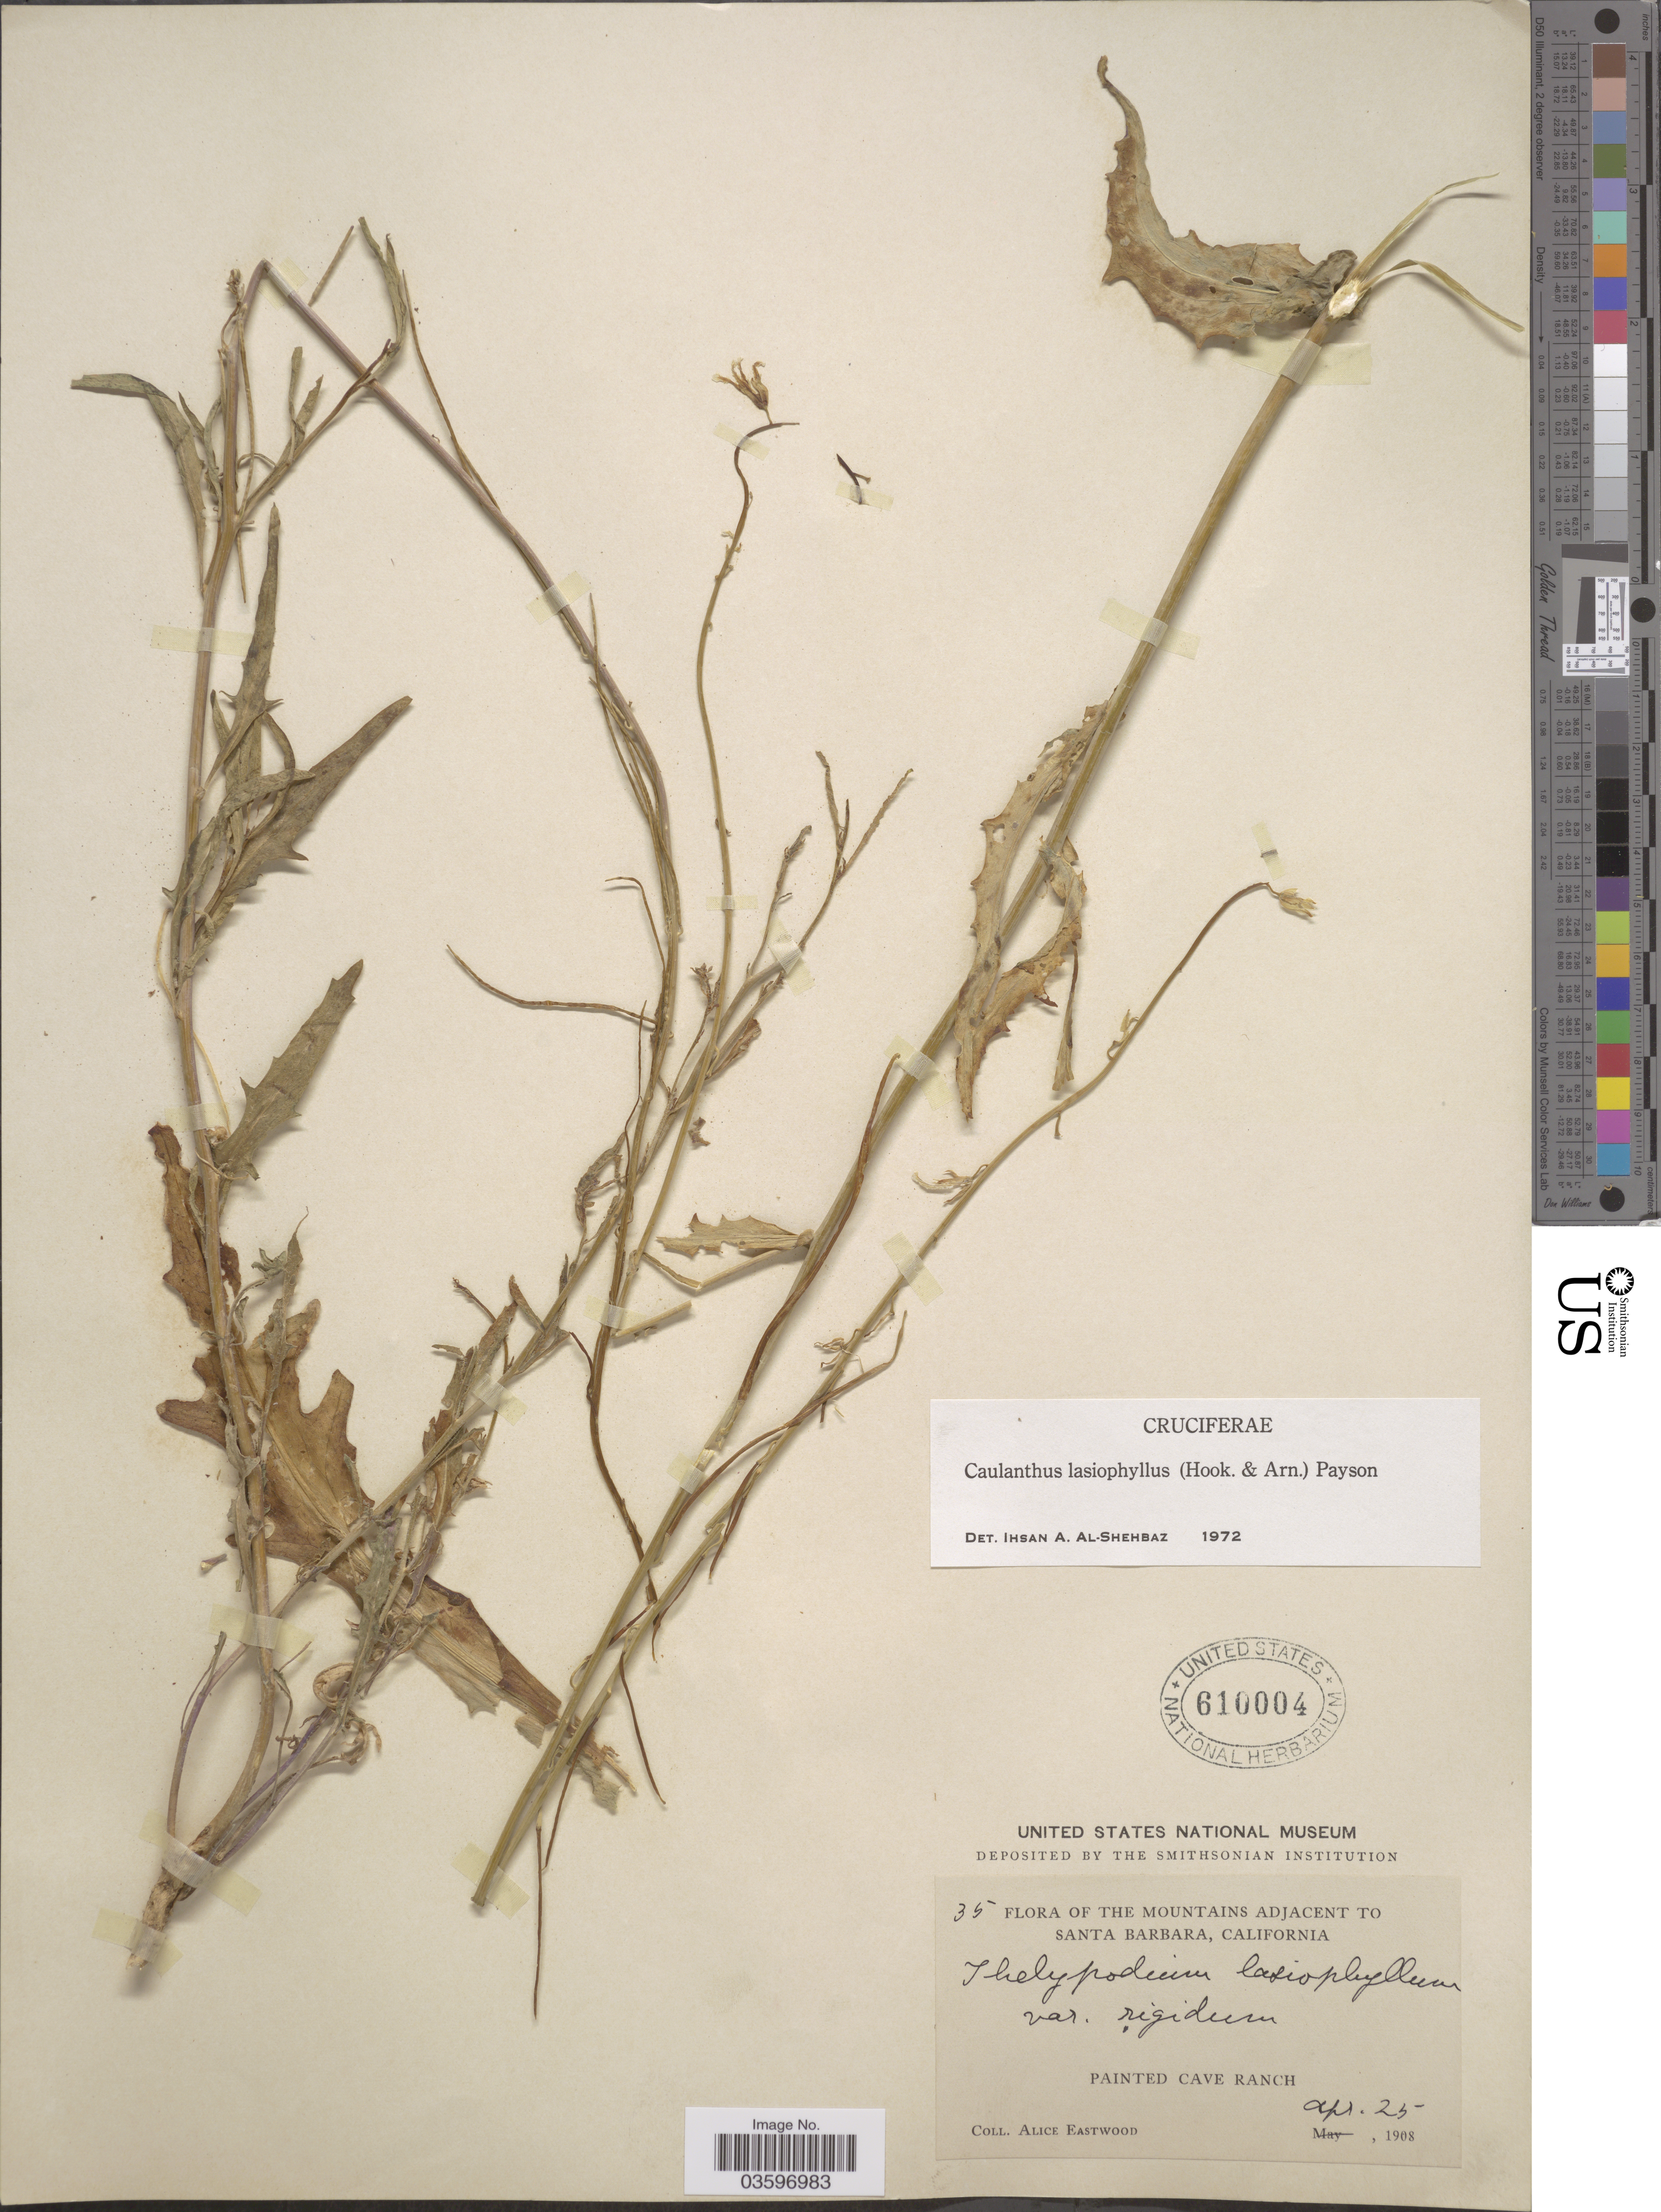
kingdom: Plantae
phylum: Tracheophyta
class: Magnoliopsida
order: Brassicales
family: Brassicaceae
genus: Caulanthus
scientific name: Caulanthus lasiophyllus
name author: (Hook. & Arn.) Payson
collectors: A. Eastwood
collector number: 35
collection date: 1908-04-25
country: United States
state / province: California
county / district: Santa Barbara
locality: The mountains adjacent to Santa Barbara. Painted Cave Ranch.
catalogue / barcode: US 610004